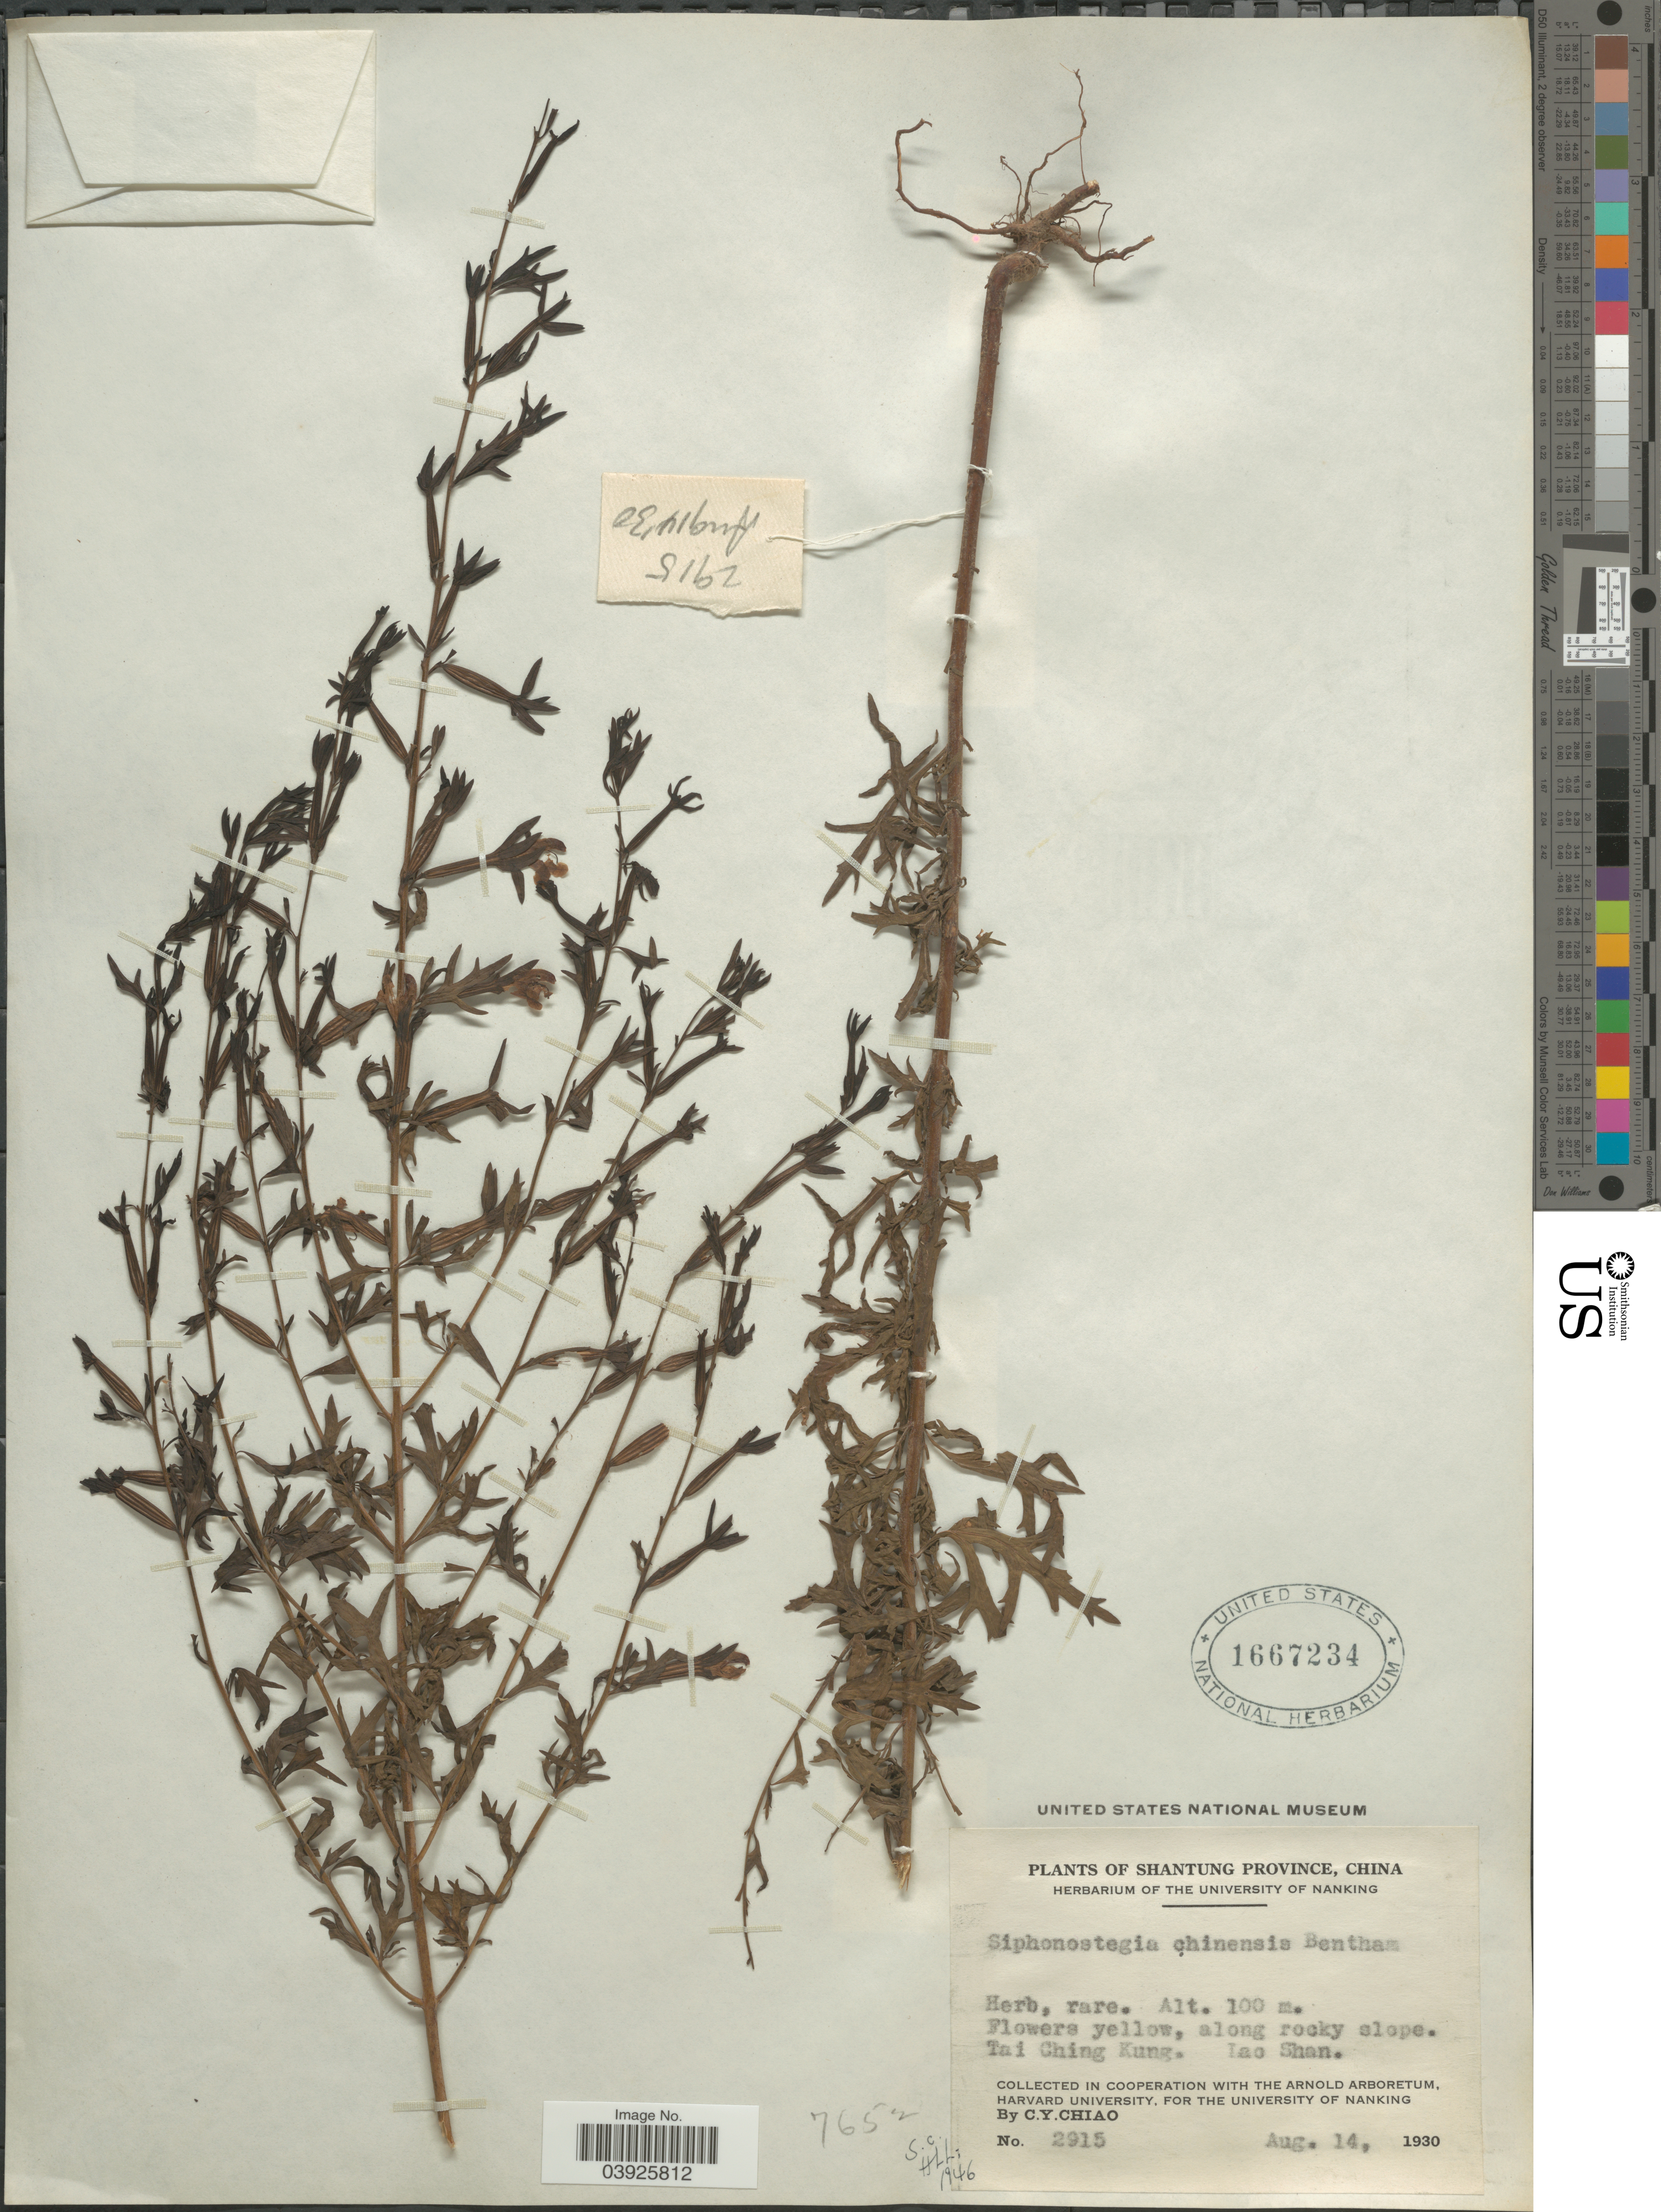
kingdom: Plantae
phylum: Tracheophyta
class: Magnoliopsida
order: Lamiales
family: Orobanchaceae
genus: Siphonostegia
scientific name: Siphonostegia chinensis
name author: Benth.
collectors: C. Y. Chiao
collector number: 2915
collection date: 1930-08-14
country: China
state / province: Shandong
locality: Shantung Province. Along rocky slope. Tai Ching Kung. Lao Shan.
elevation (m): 100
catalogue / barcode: US 1667234